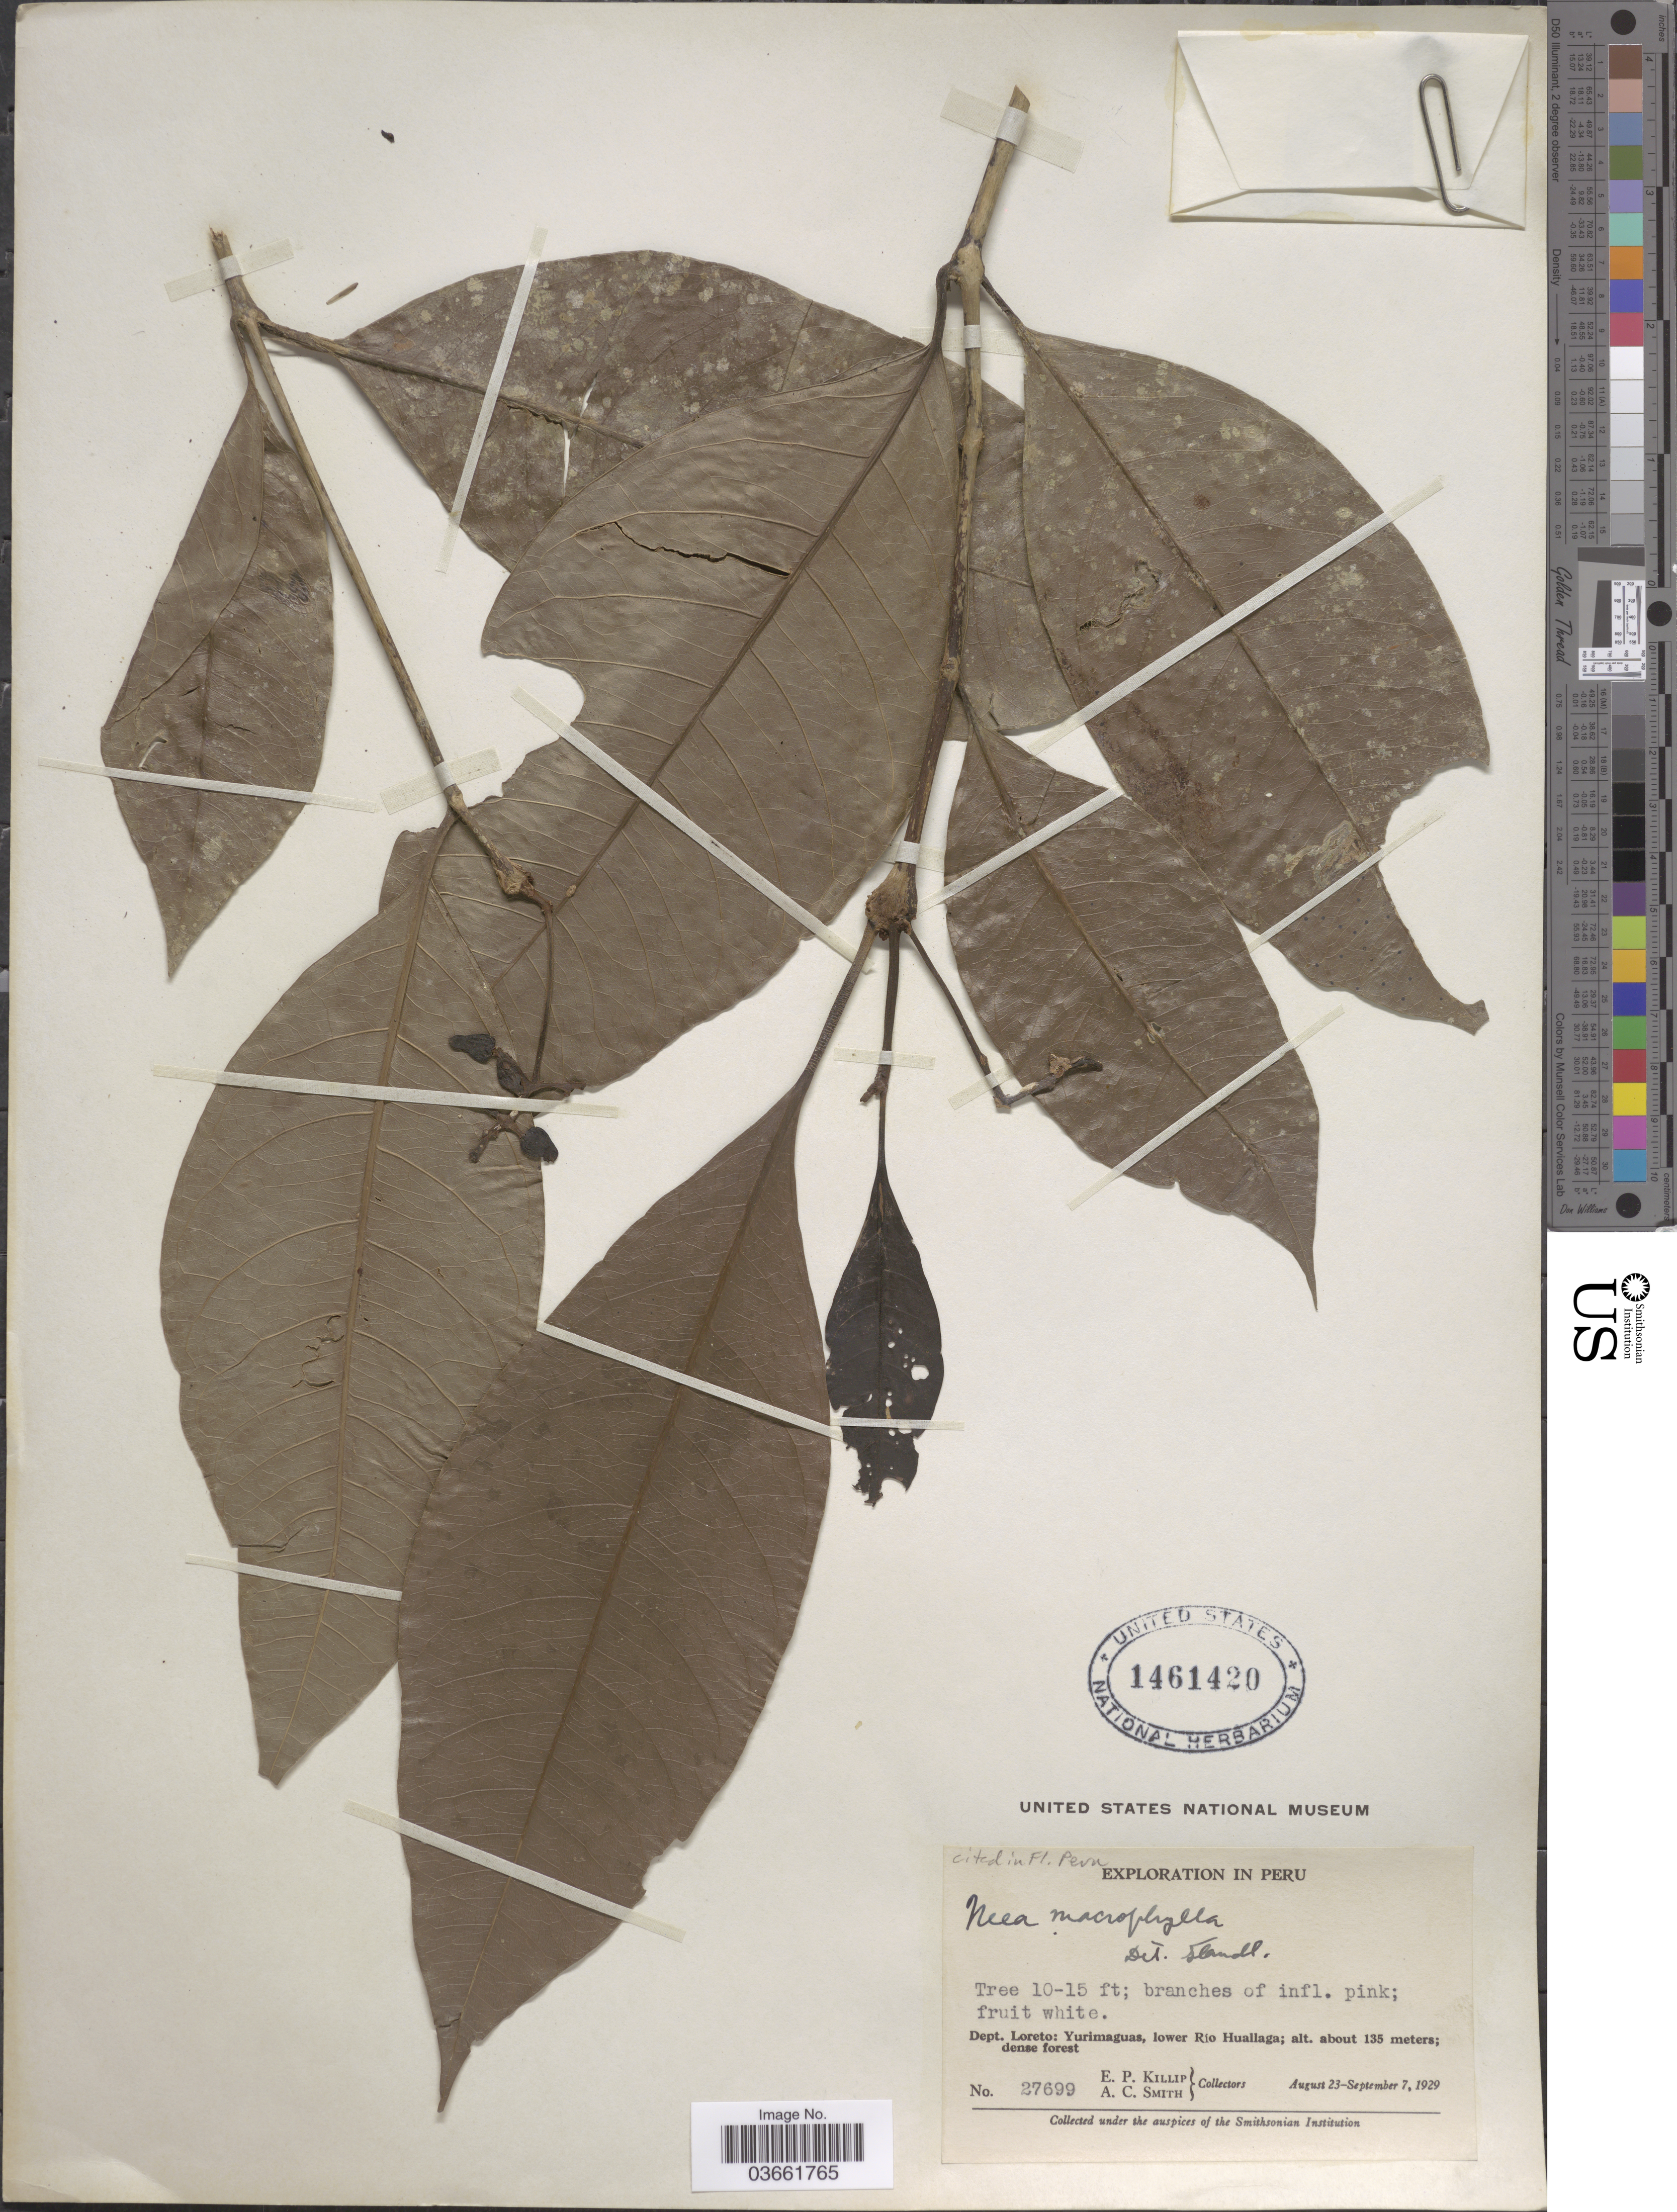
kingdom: Plantae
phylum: Tracheophyta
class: Magnoliopsida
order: Caryophyllales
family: Nyctaginaceae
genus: Neea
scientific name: Neea macrophylla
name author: Britton ex Rusby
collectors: E. P. Killip & A. C. Smith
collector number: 27699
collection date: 1929-08-23/1929-09-07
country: Peru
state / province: Loreto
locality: Dept. Loreto: Yurimaguas, lower Río Huallaga.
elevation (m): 135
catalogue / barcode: US 1461420